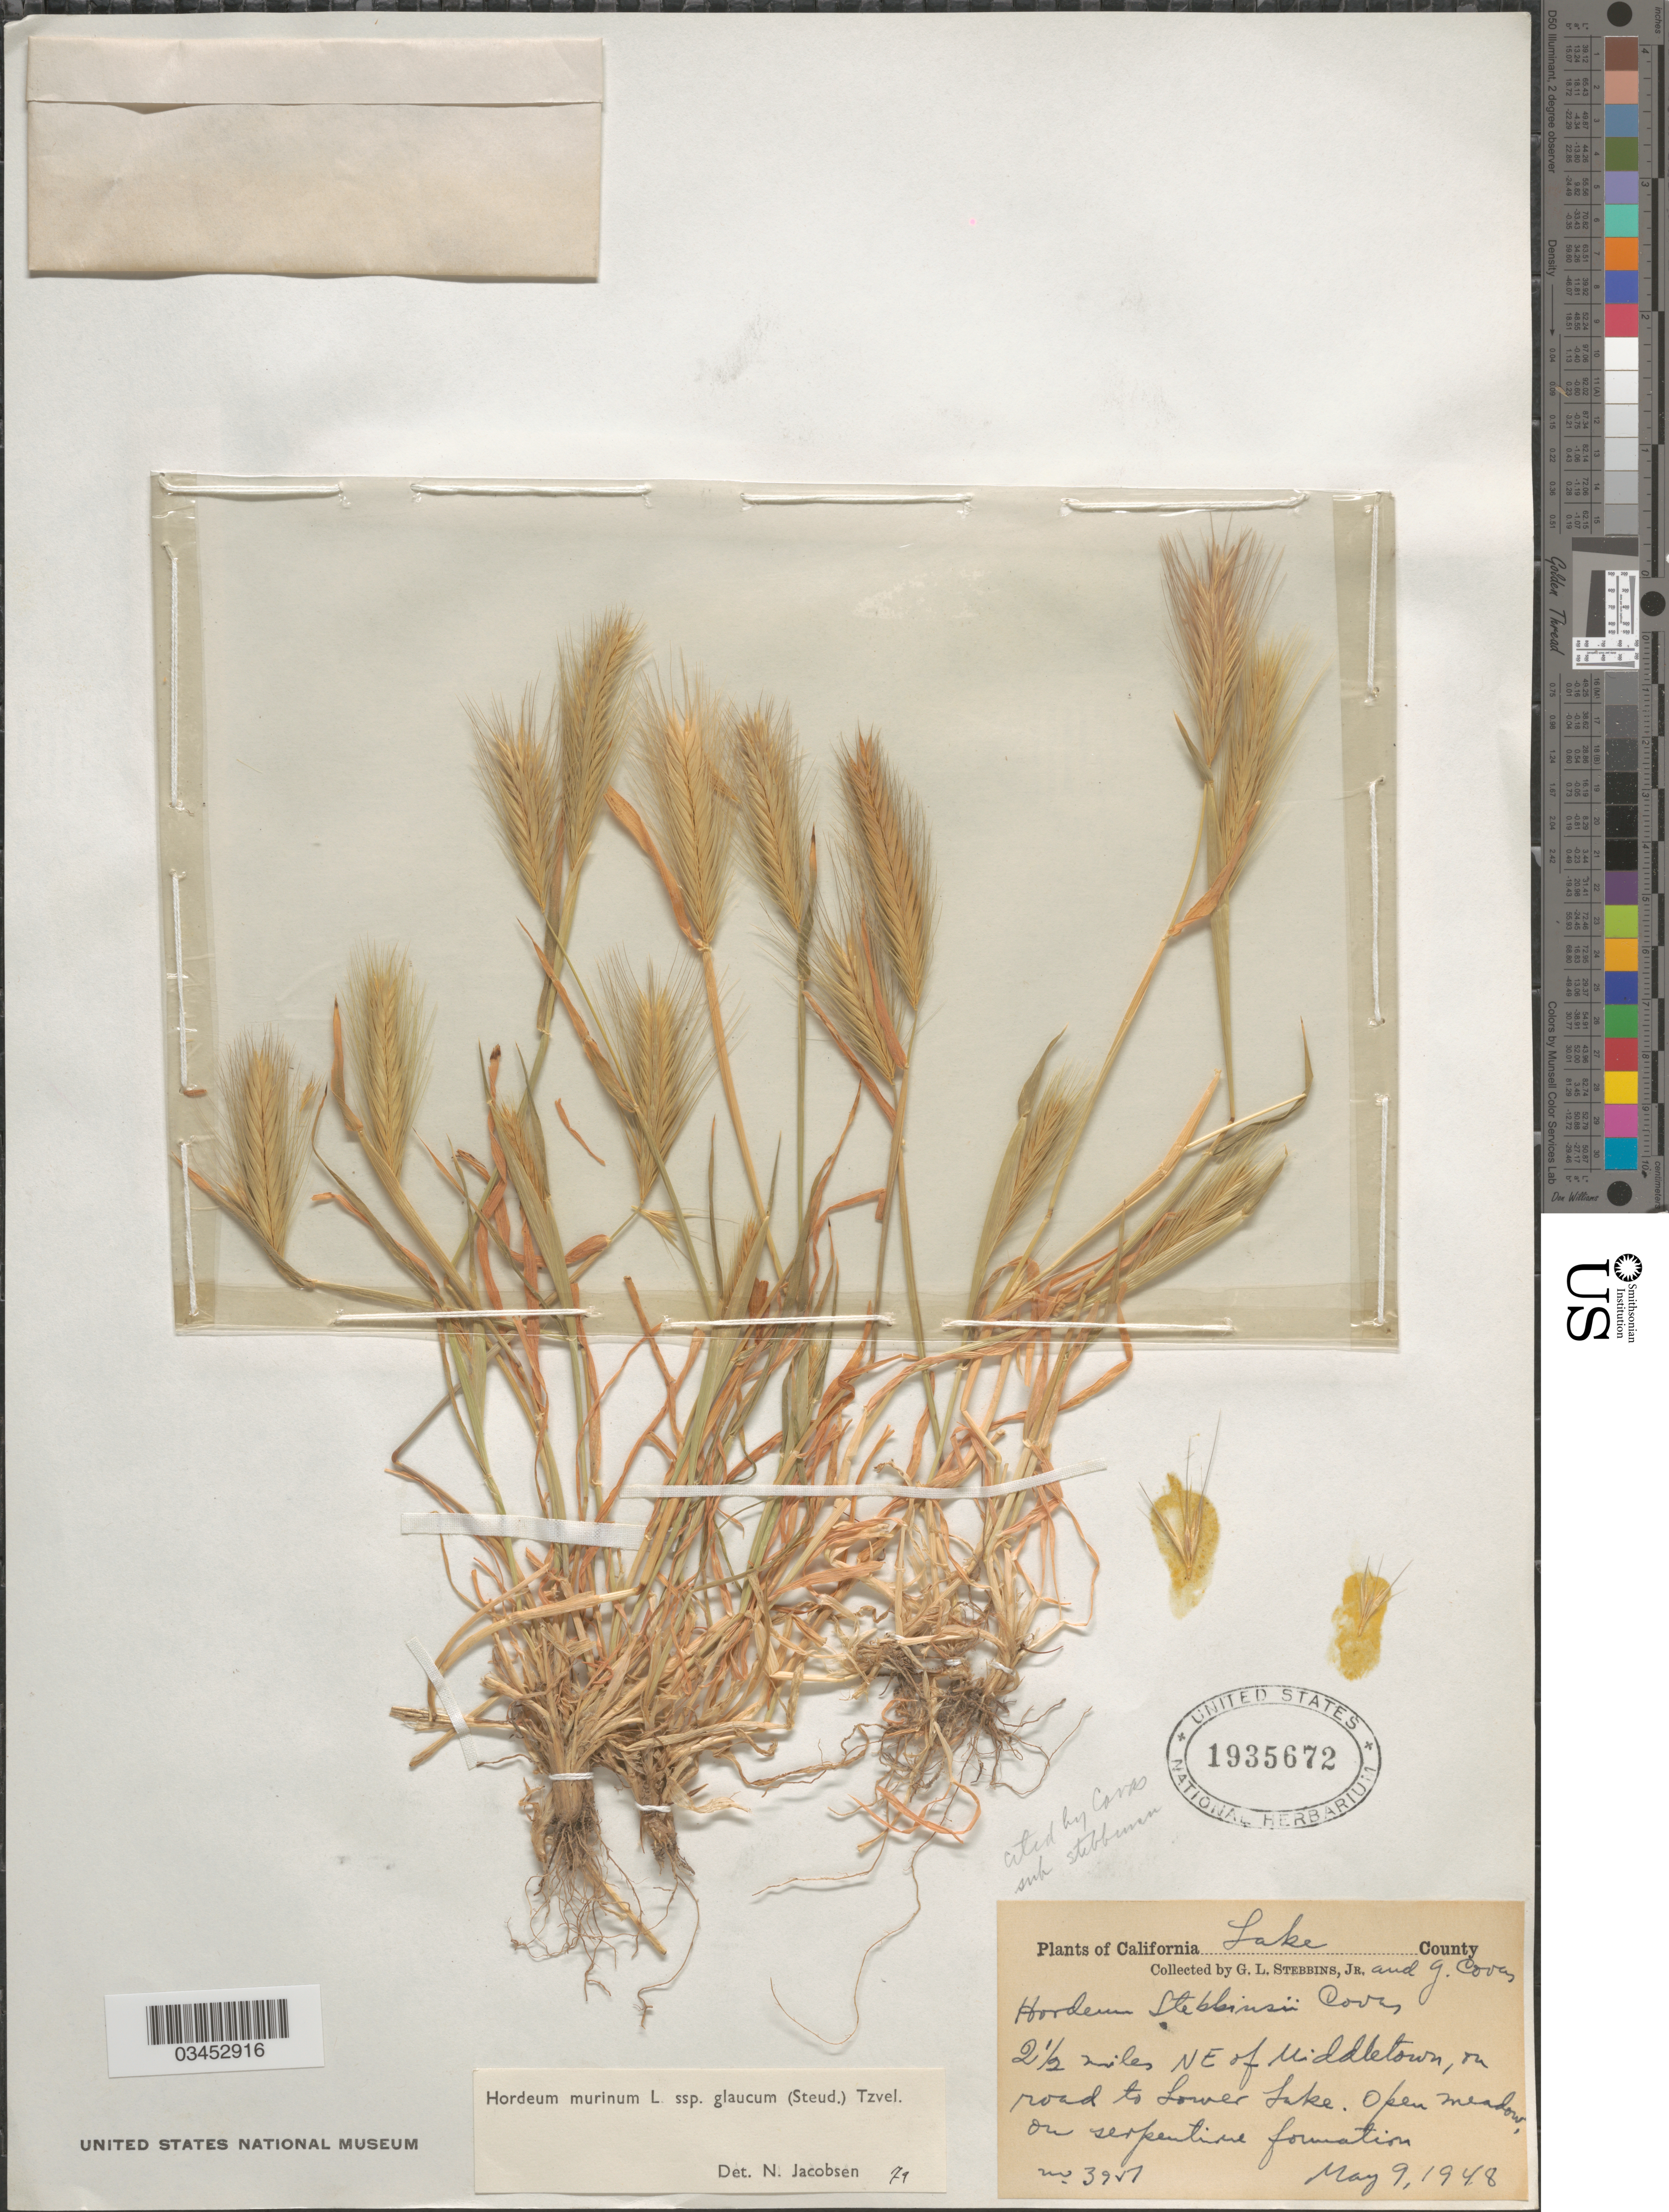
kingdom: Plantae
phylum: Tracheophyta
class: Liliopsida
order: Poales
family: Poaceae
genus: Hordeum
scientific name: Hordeum murinum subsp. glaucum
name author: (Steud.) Tzvelev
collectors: G. L. Stebbins & G. Covas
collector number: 3951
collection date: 1948-05-09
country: United States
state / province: California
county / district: Lake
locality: Lake County. 2½ miles NE of Middletown, on road to Lower Lake.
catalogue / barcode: US 1935672